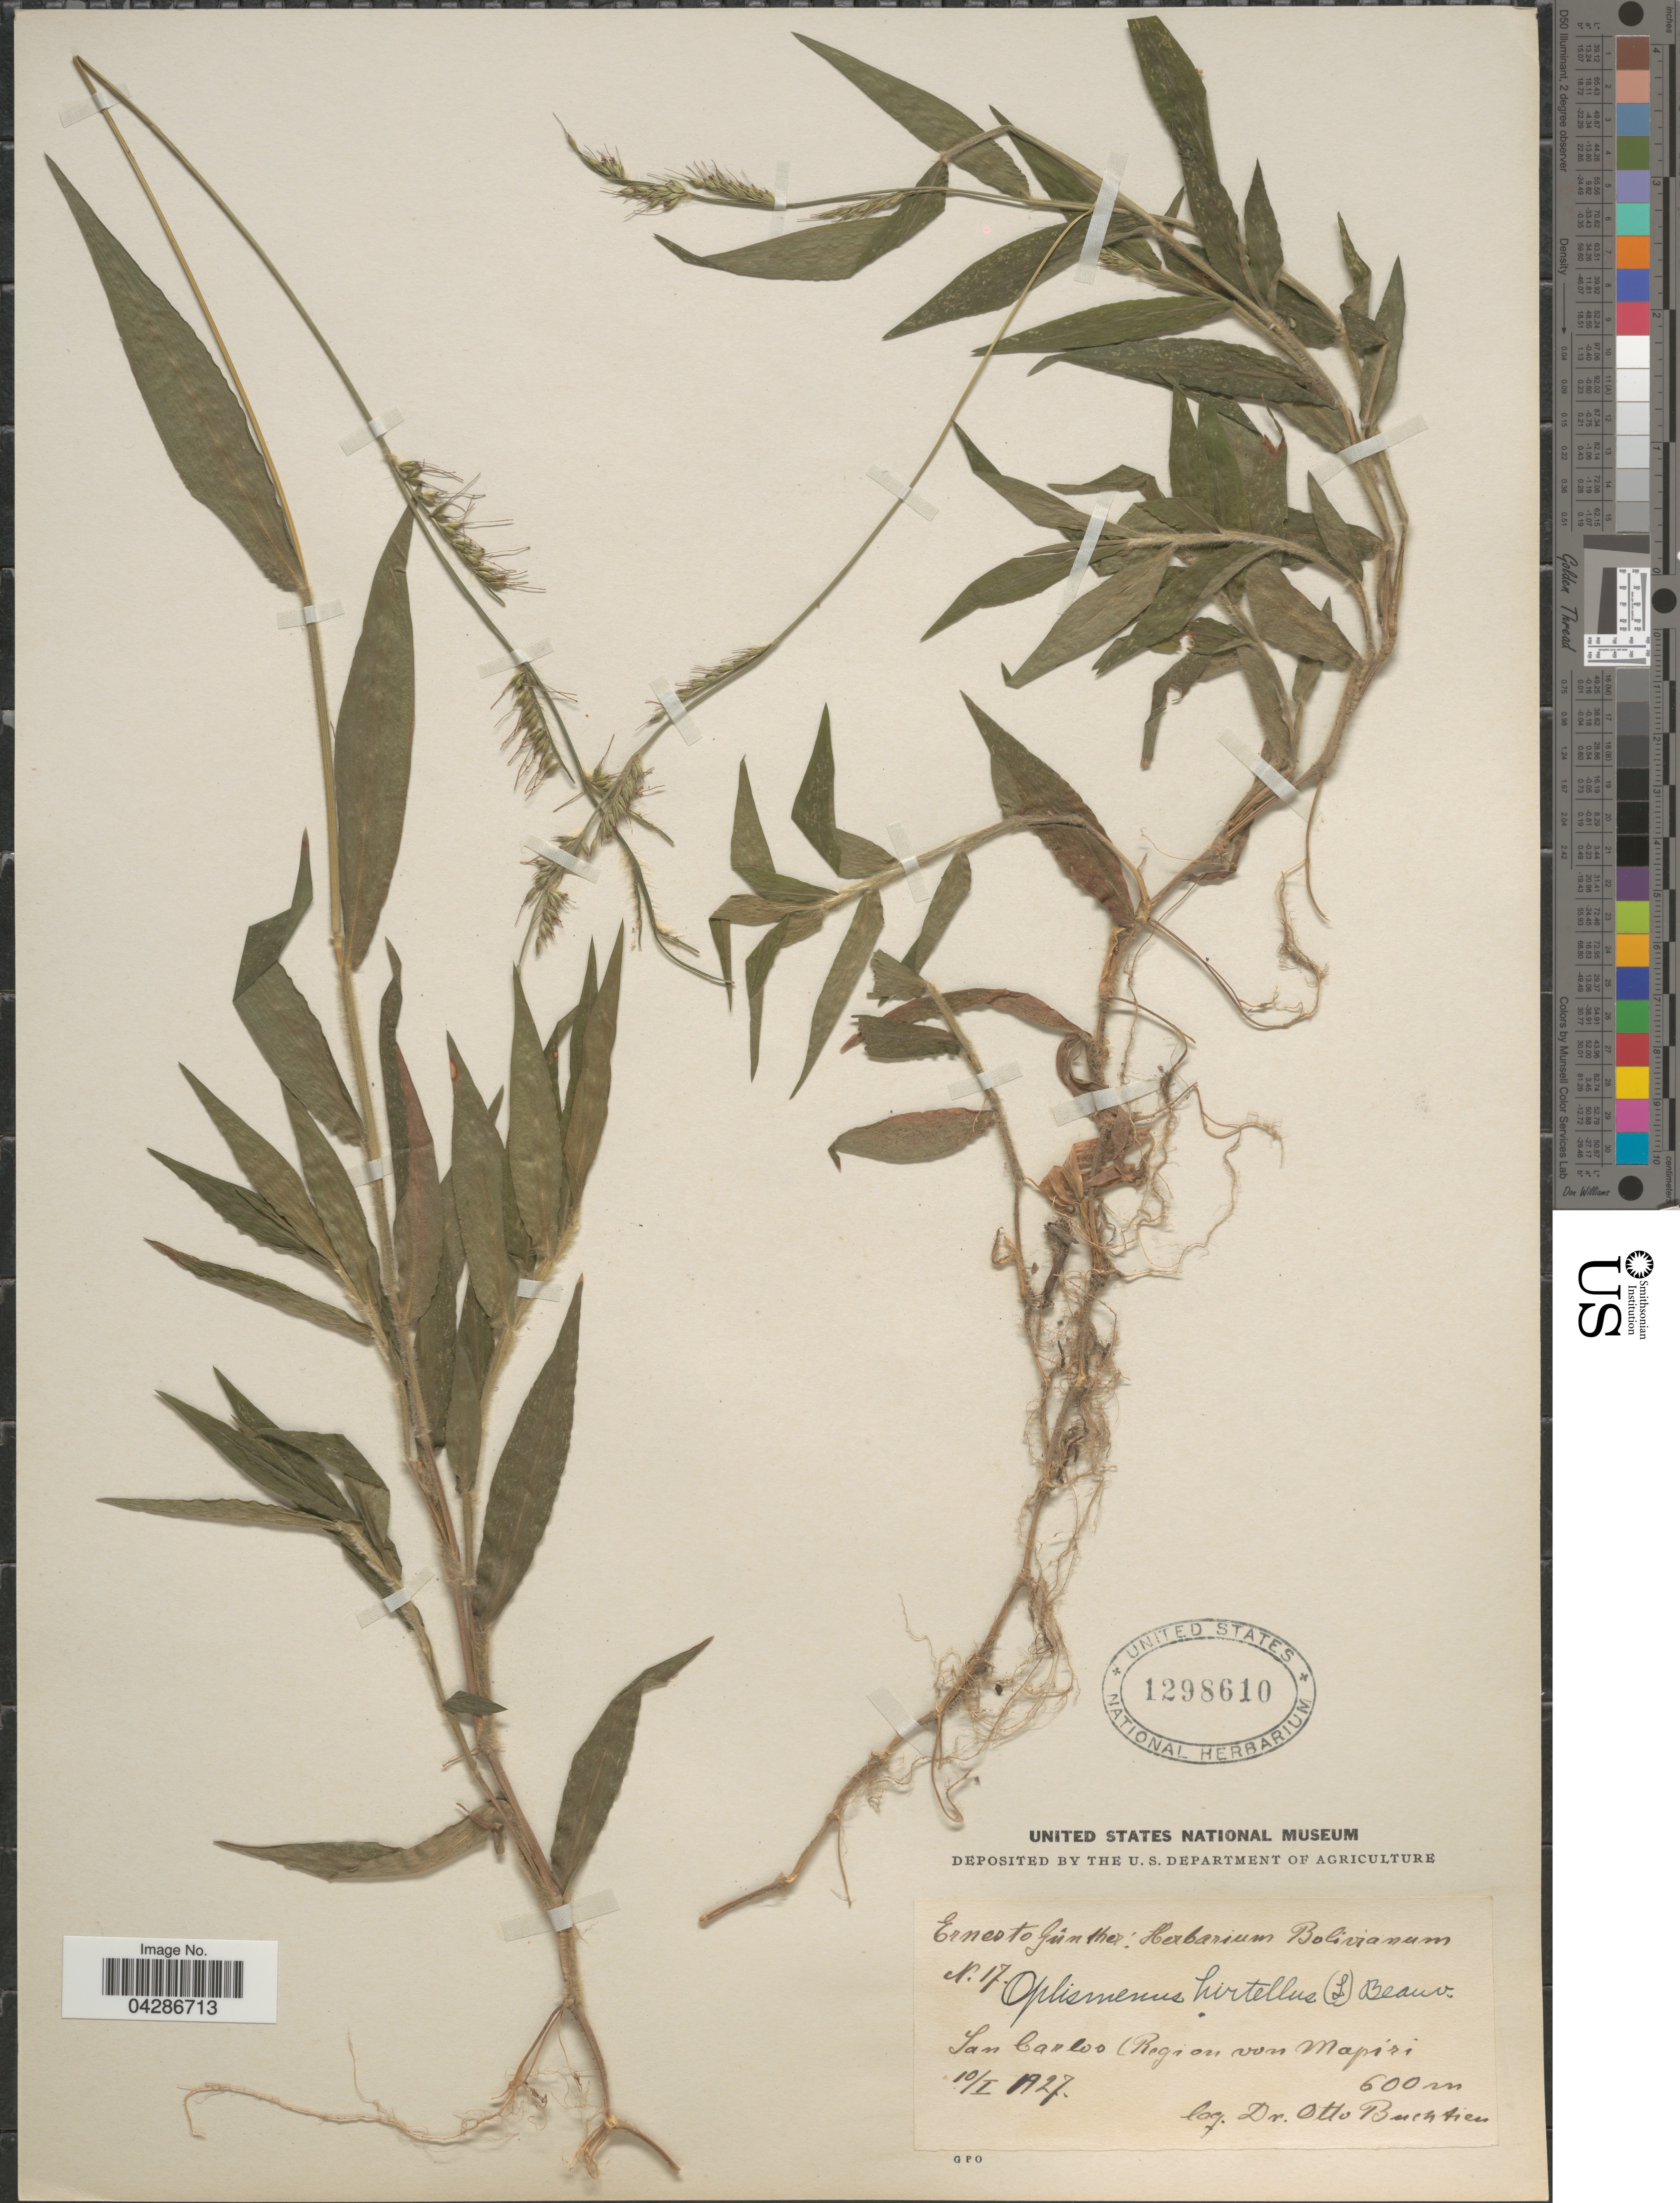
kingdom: Plantae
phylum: Tracheophyta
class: Liliopsida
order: Poales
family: Poaceae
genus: Oplismenus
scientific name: Oplismenus hirtellus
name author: (L.) P. Beauv.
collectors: O. Buchtien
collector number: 17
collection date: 1927-01-10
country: Bolivia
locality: San Carlos (Region von Mapiri).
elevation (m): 600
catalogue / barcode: US 1298610